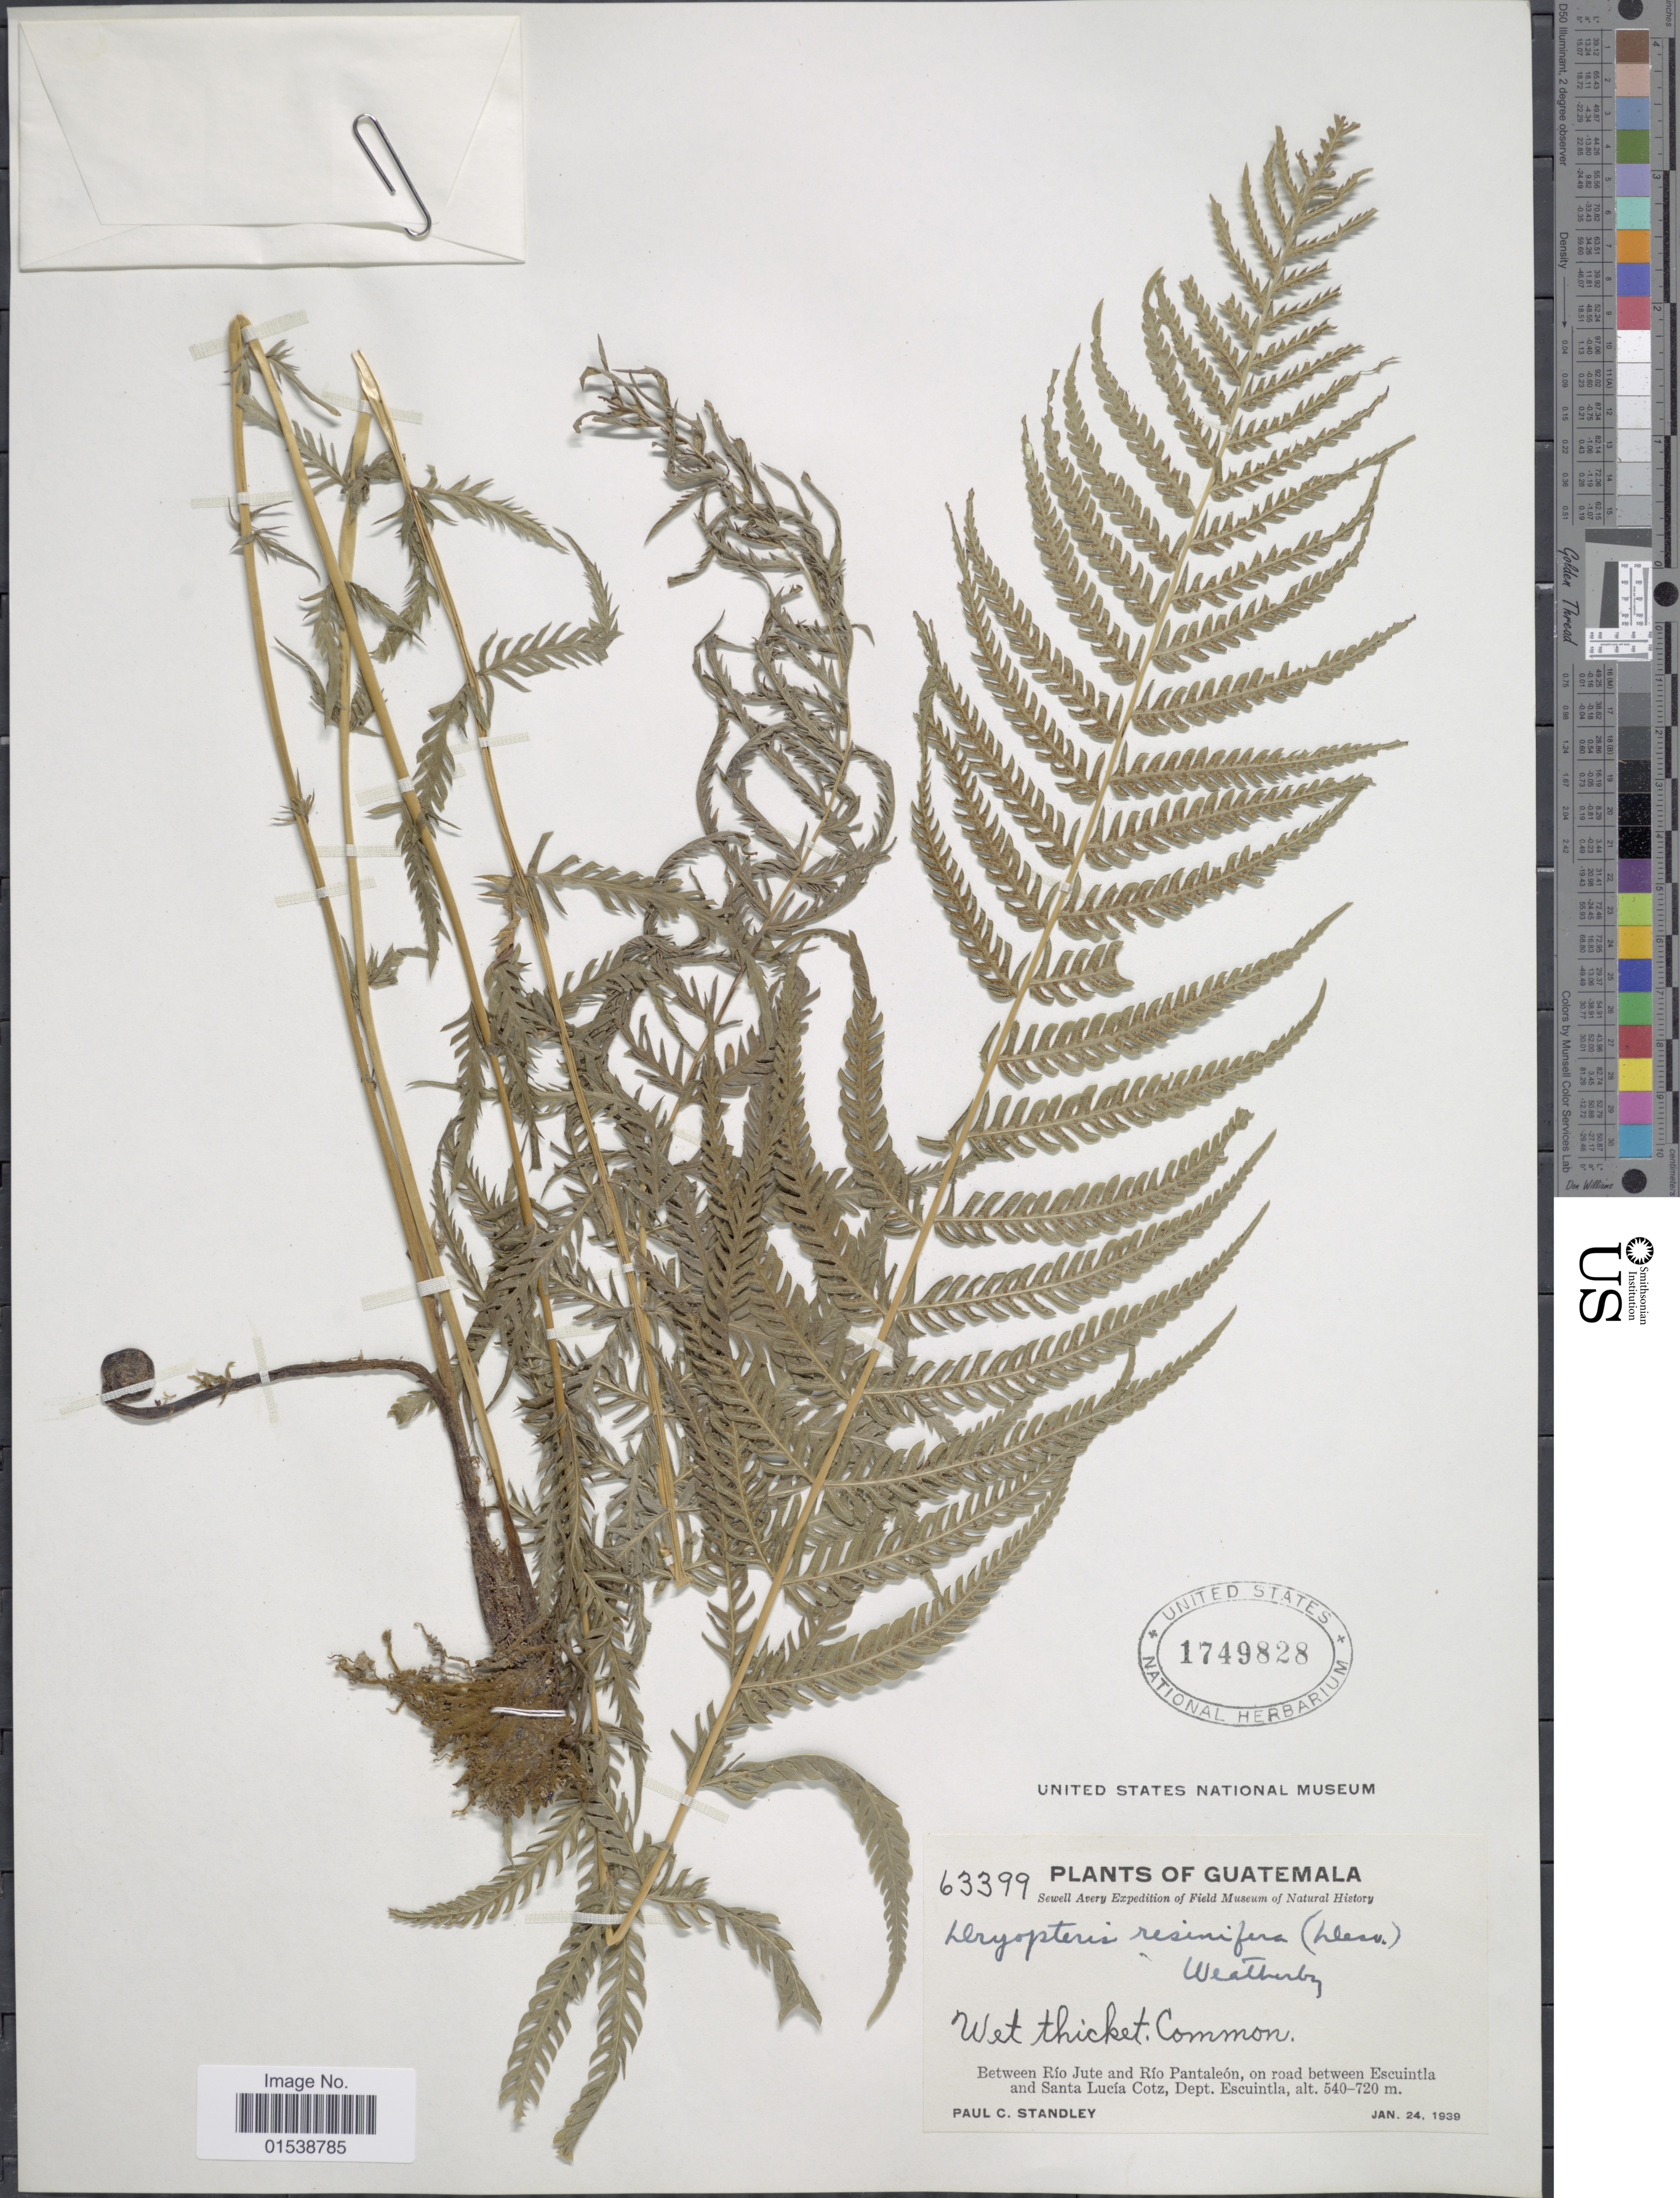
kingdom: Plantae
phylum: Tracheophyta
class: Polypodiopsida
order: Polypodiales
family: Thelypteridaceae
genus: Amauropelta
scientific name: Amauropelta resinifera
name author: (Desv.) Pic. Serm.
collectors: P. C. Standley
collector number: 63399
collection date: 1939-01-24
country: Guatemala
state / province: Escuintla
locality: Between Rio Jute and Rio Pantaleon, on road between Escuintla and Santa Lucia Cotz, Dept. Escuintla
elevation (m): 540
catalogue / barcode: US 1749828